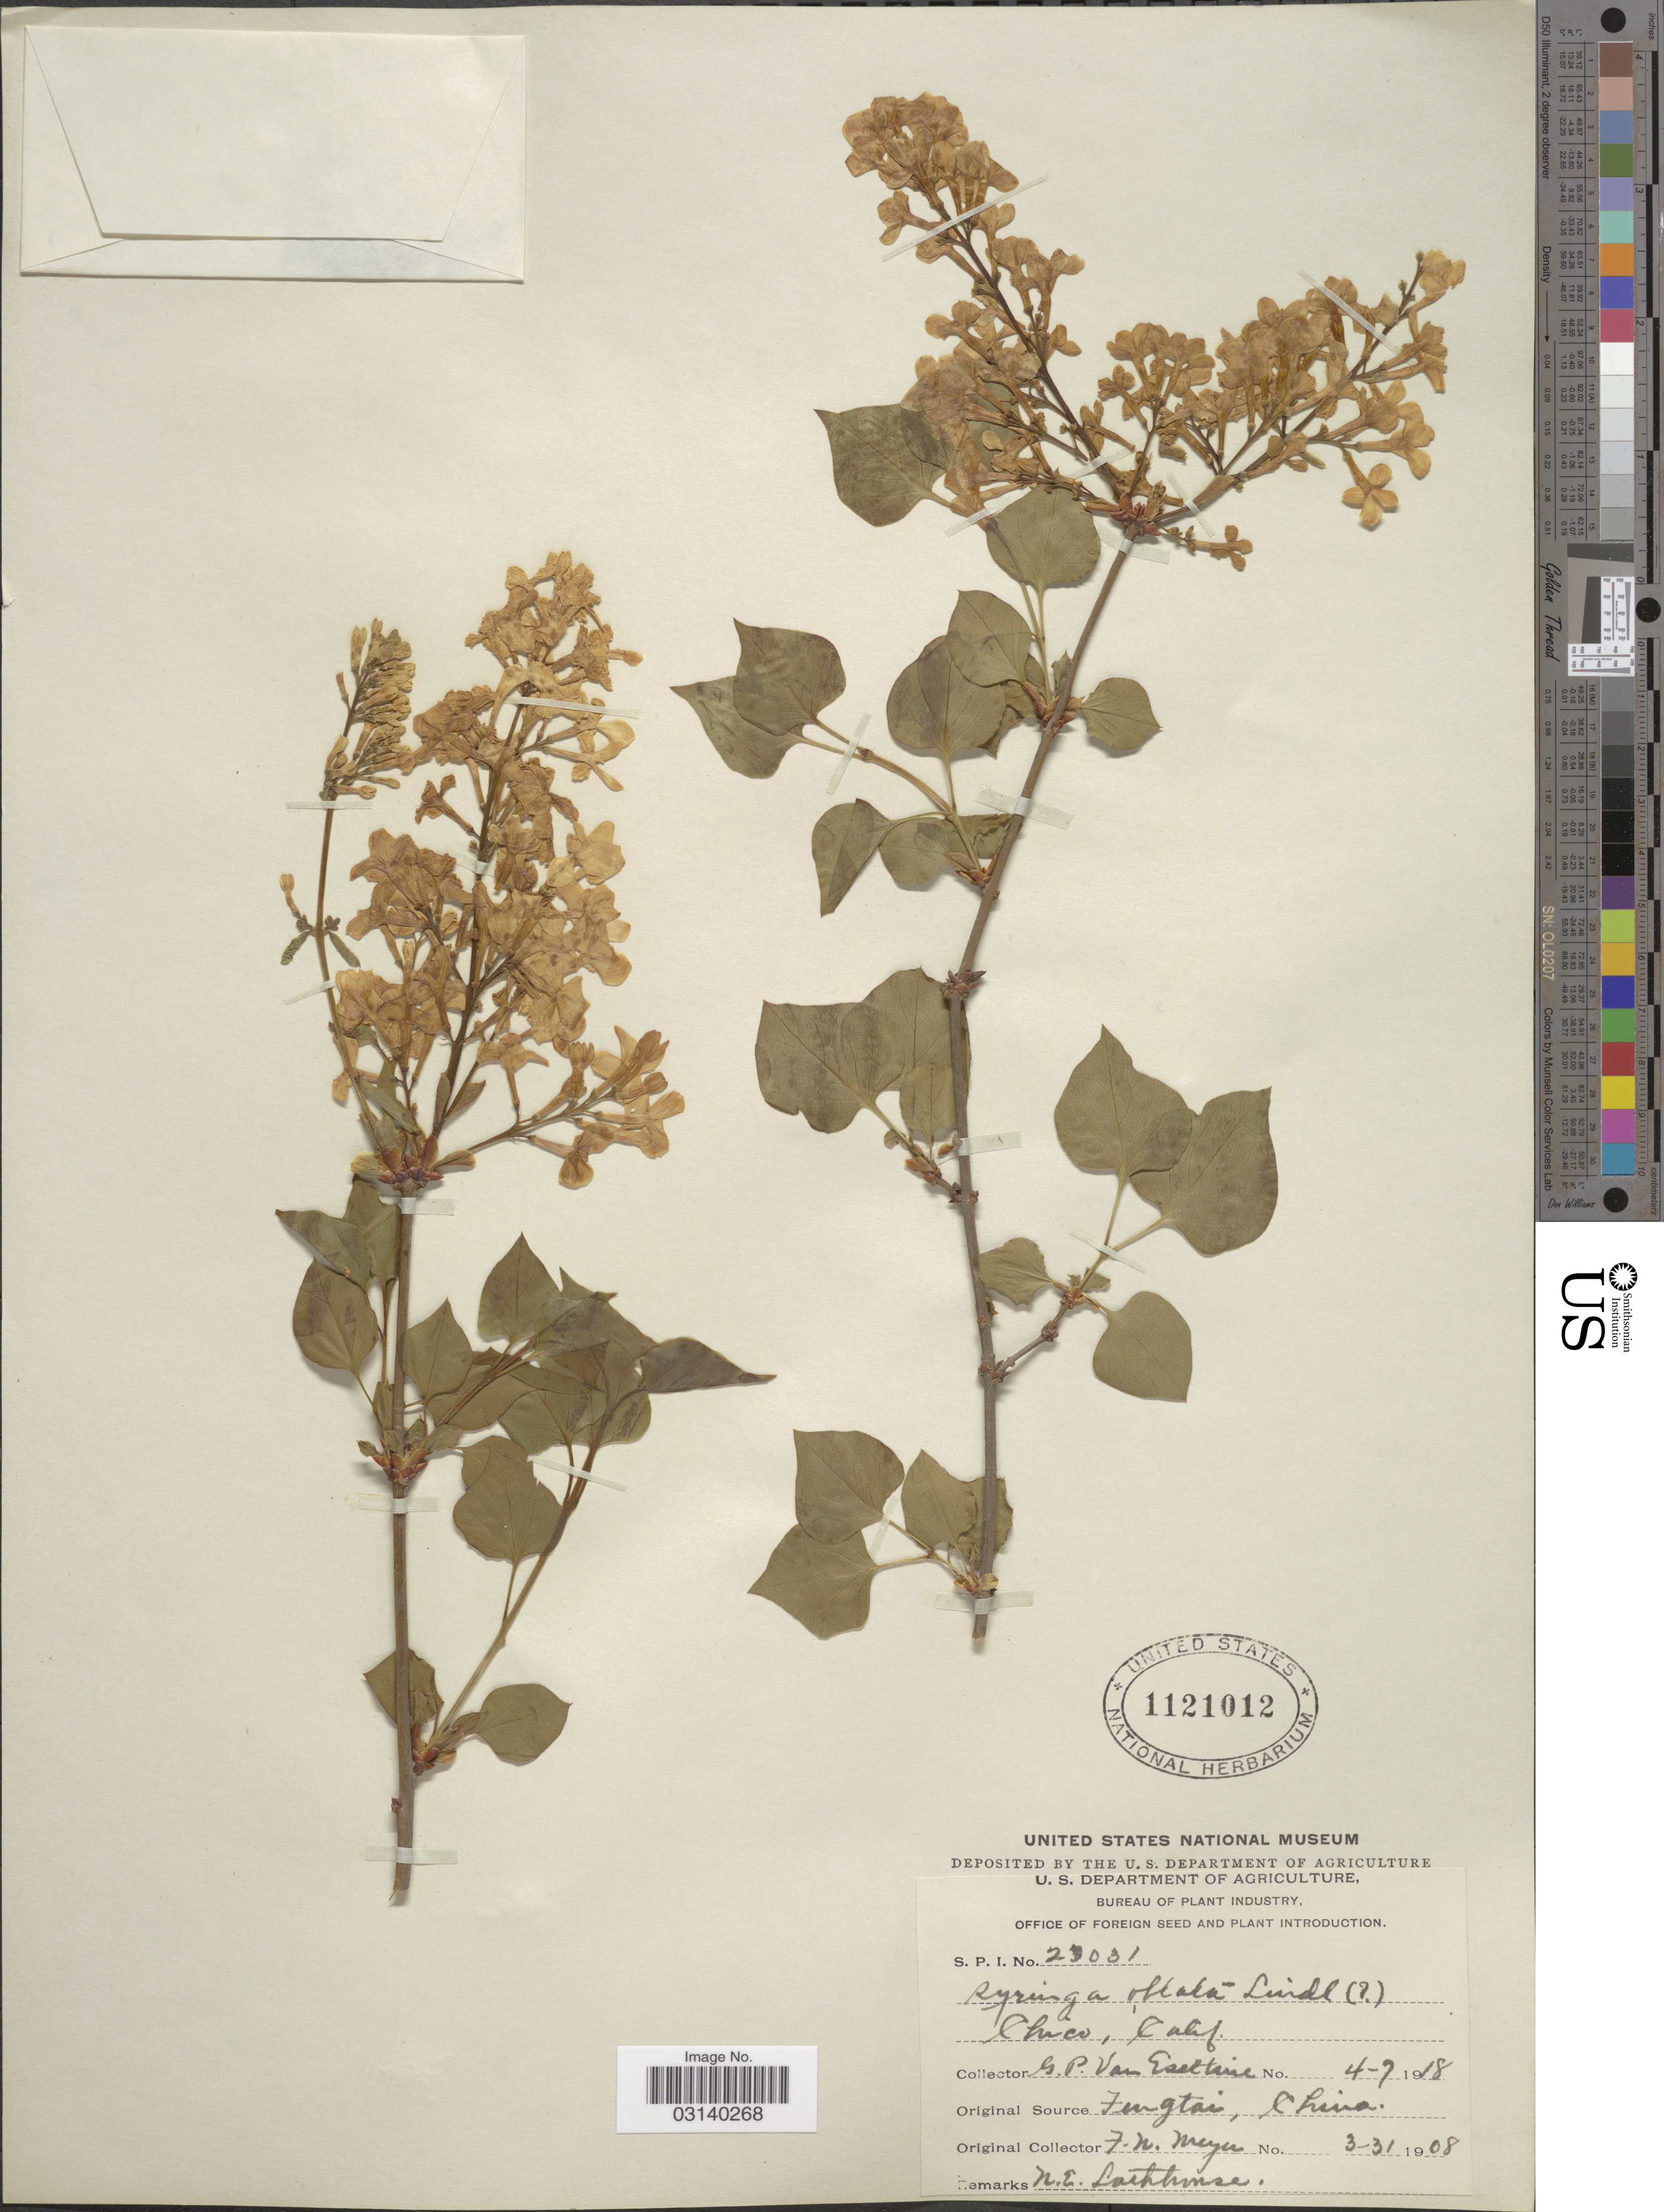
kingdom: Plantae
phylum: Tracheophyta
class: Magnoliopsida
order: Lamiales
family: Oleaceae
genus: Syringa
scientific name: Syringa oblata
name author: Lindl.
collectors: F. N. Meyer & G. P. Van Eseltine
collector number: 23031*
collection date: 1908-03-31/1918-04-07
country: China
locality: Fengtai [interpreted].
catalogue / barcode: US 1121012